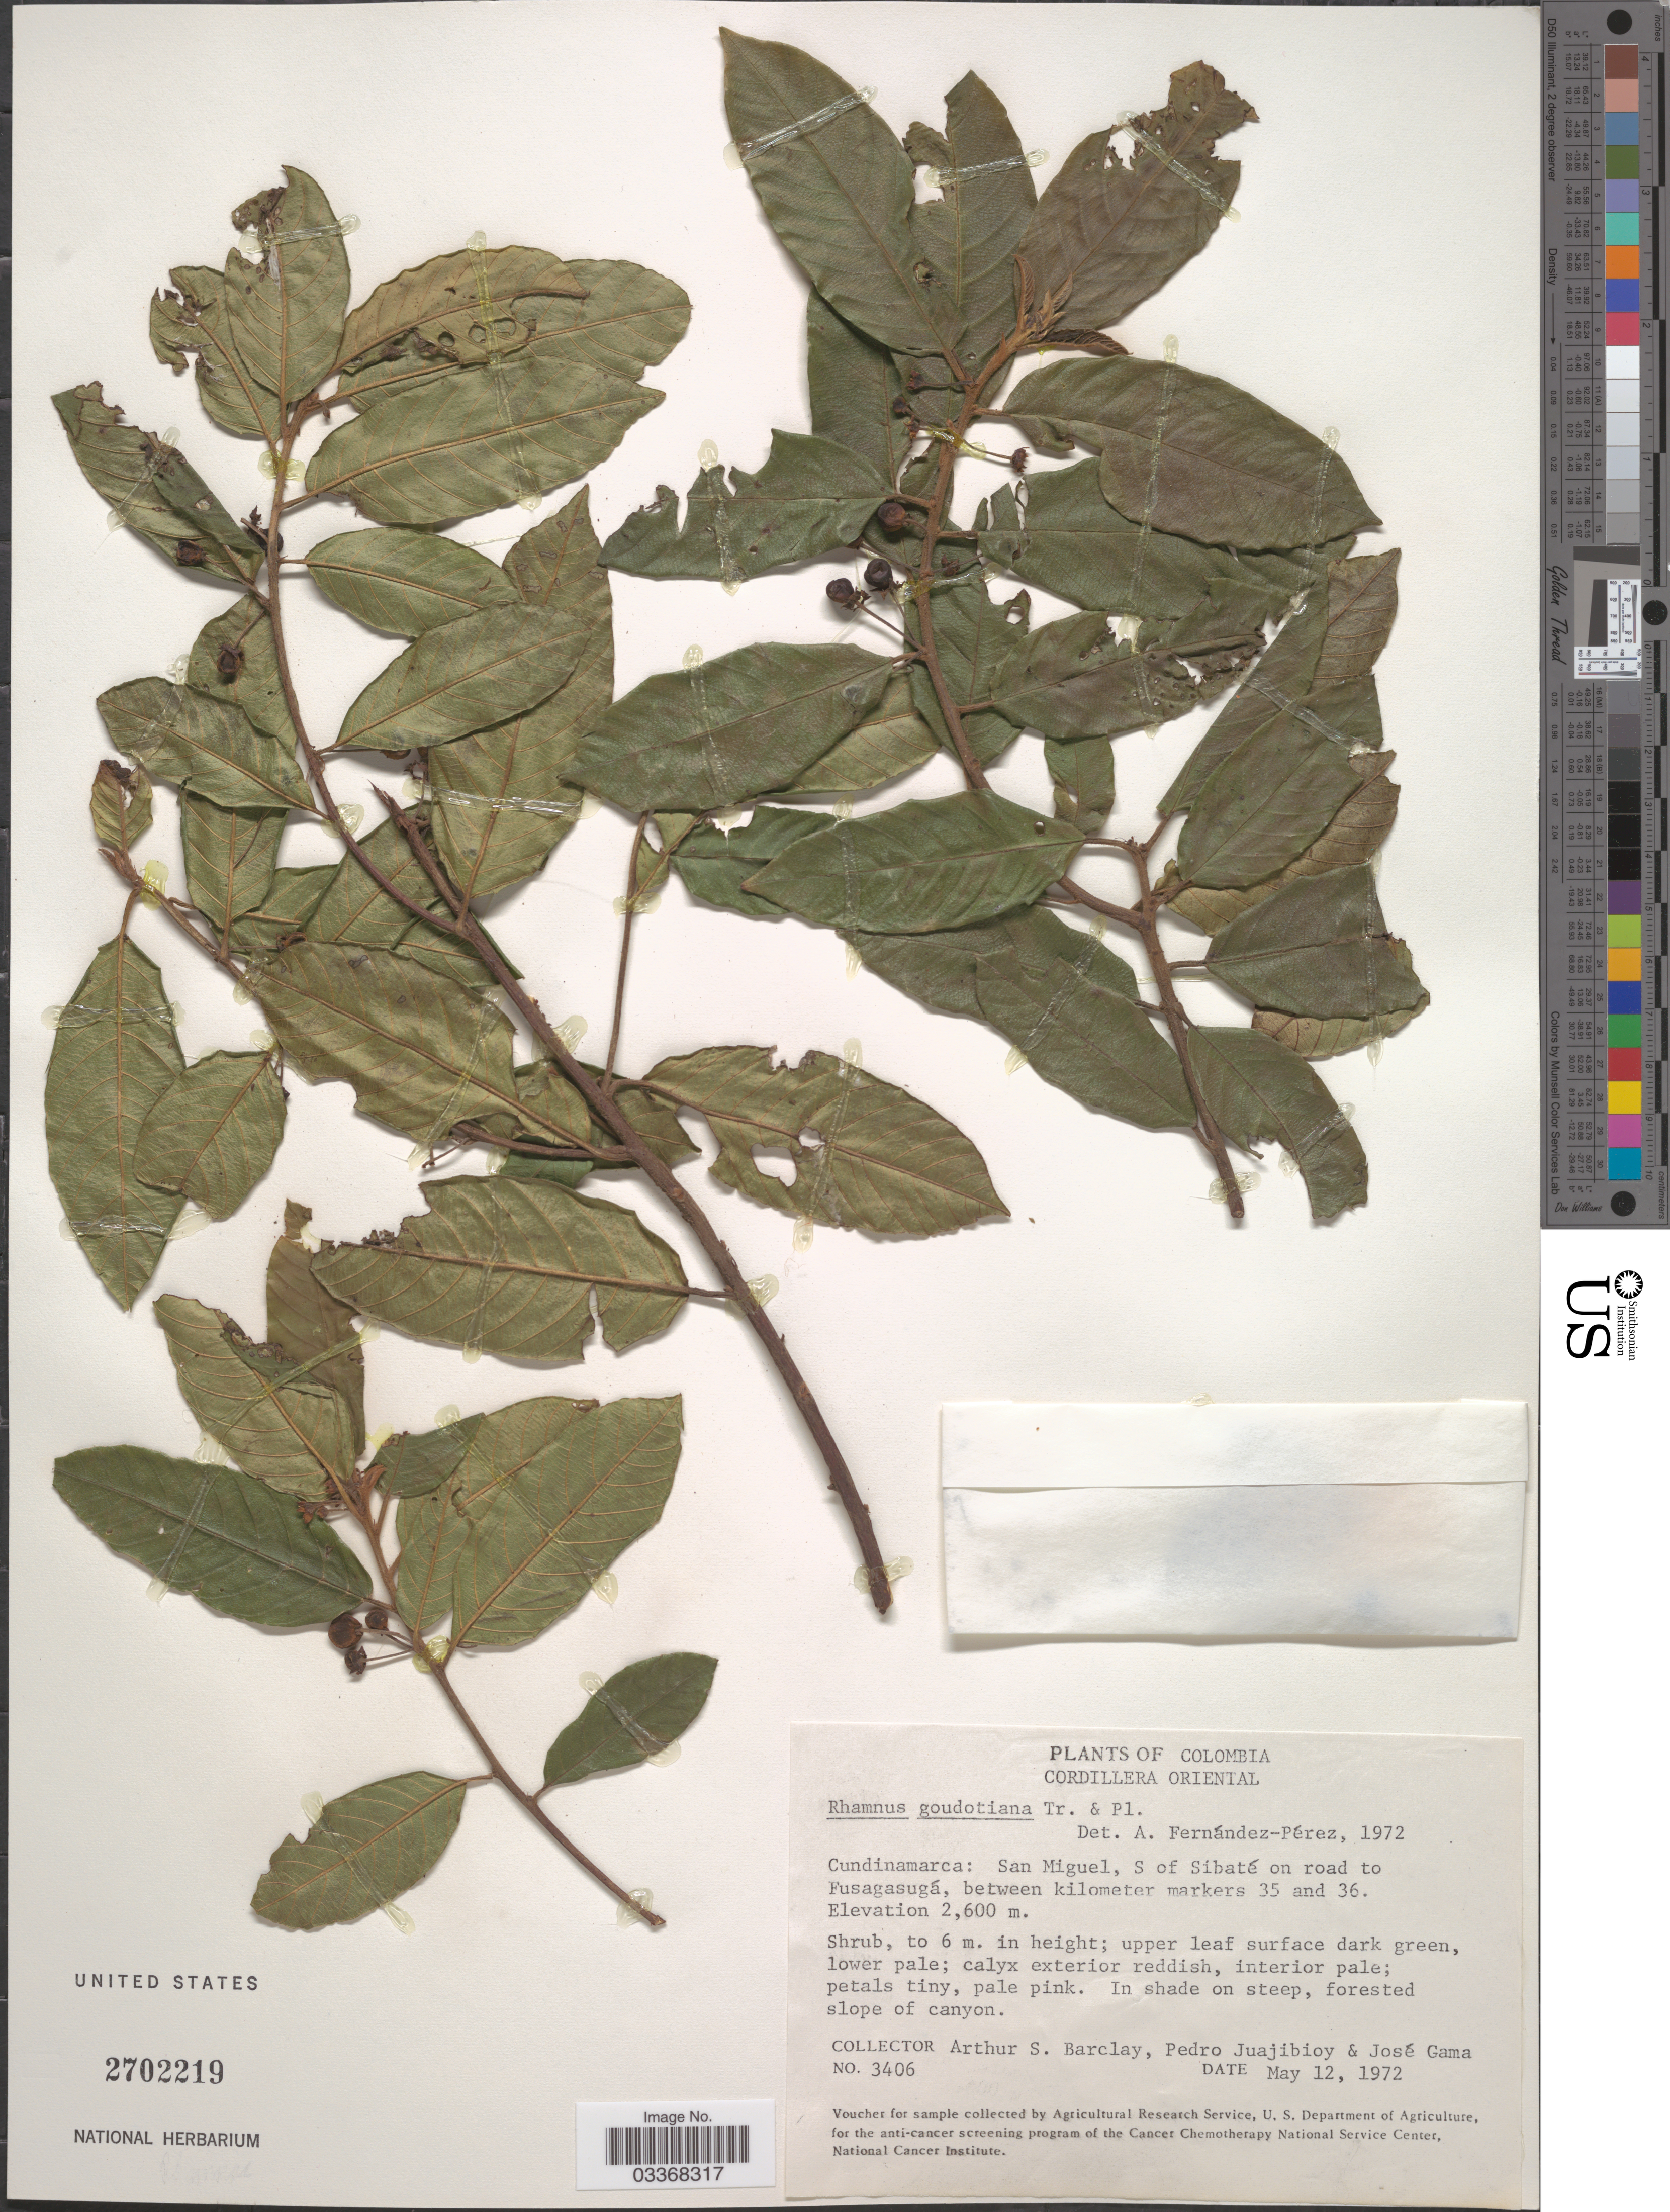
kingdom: Plantae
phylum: Tracheophyta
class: Magnoliopsida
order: Rosales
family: Rhamnaceae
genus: Frangula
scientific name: Frangula goudotiana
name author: (Triana & Planch.) Grubov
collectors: A. S. Barclay, P. Juajibioy & J. Gama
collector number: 3406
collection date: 1972-05-12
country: Colombia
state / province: Cundinamarca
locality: Cordillera Oriental. San Miguel, S of Sibaté on road to Fusagasugá, between kilometer markers 35 and 36. In shade on steep, forested slope of canyon.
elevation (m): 2600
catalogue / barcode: US 2702219